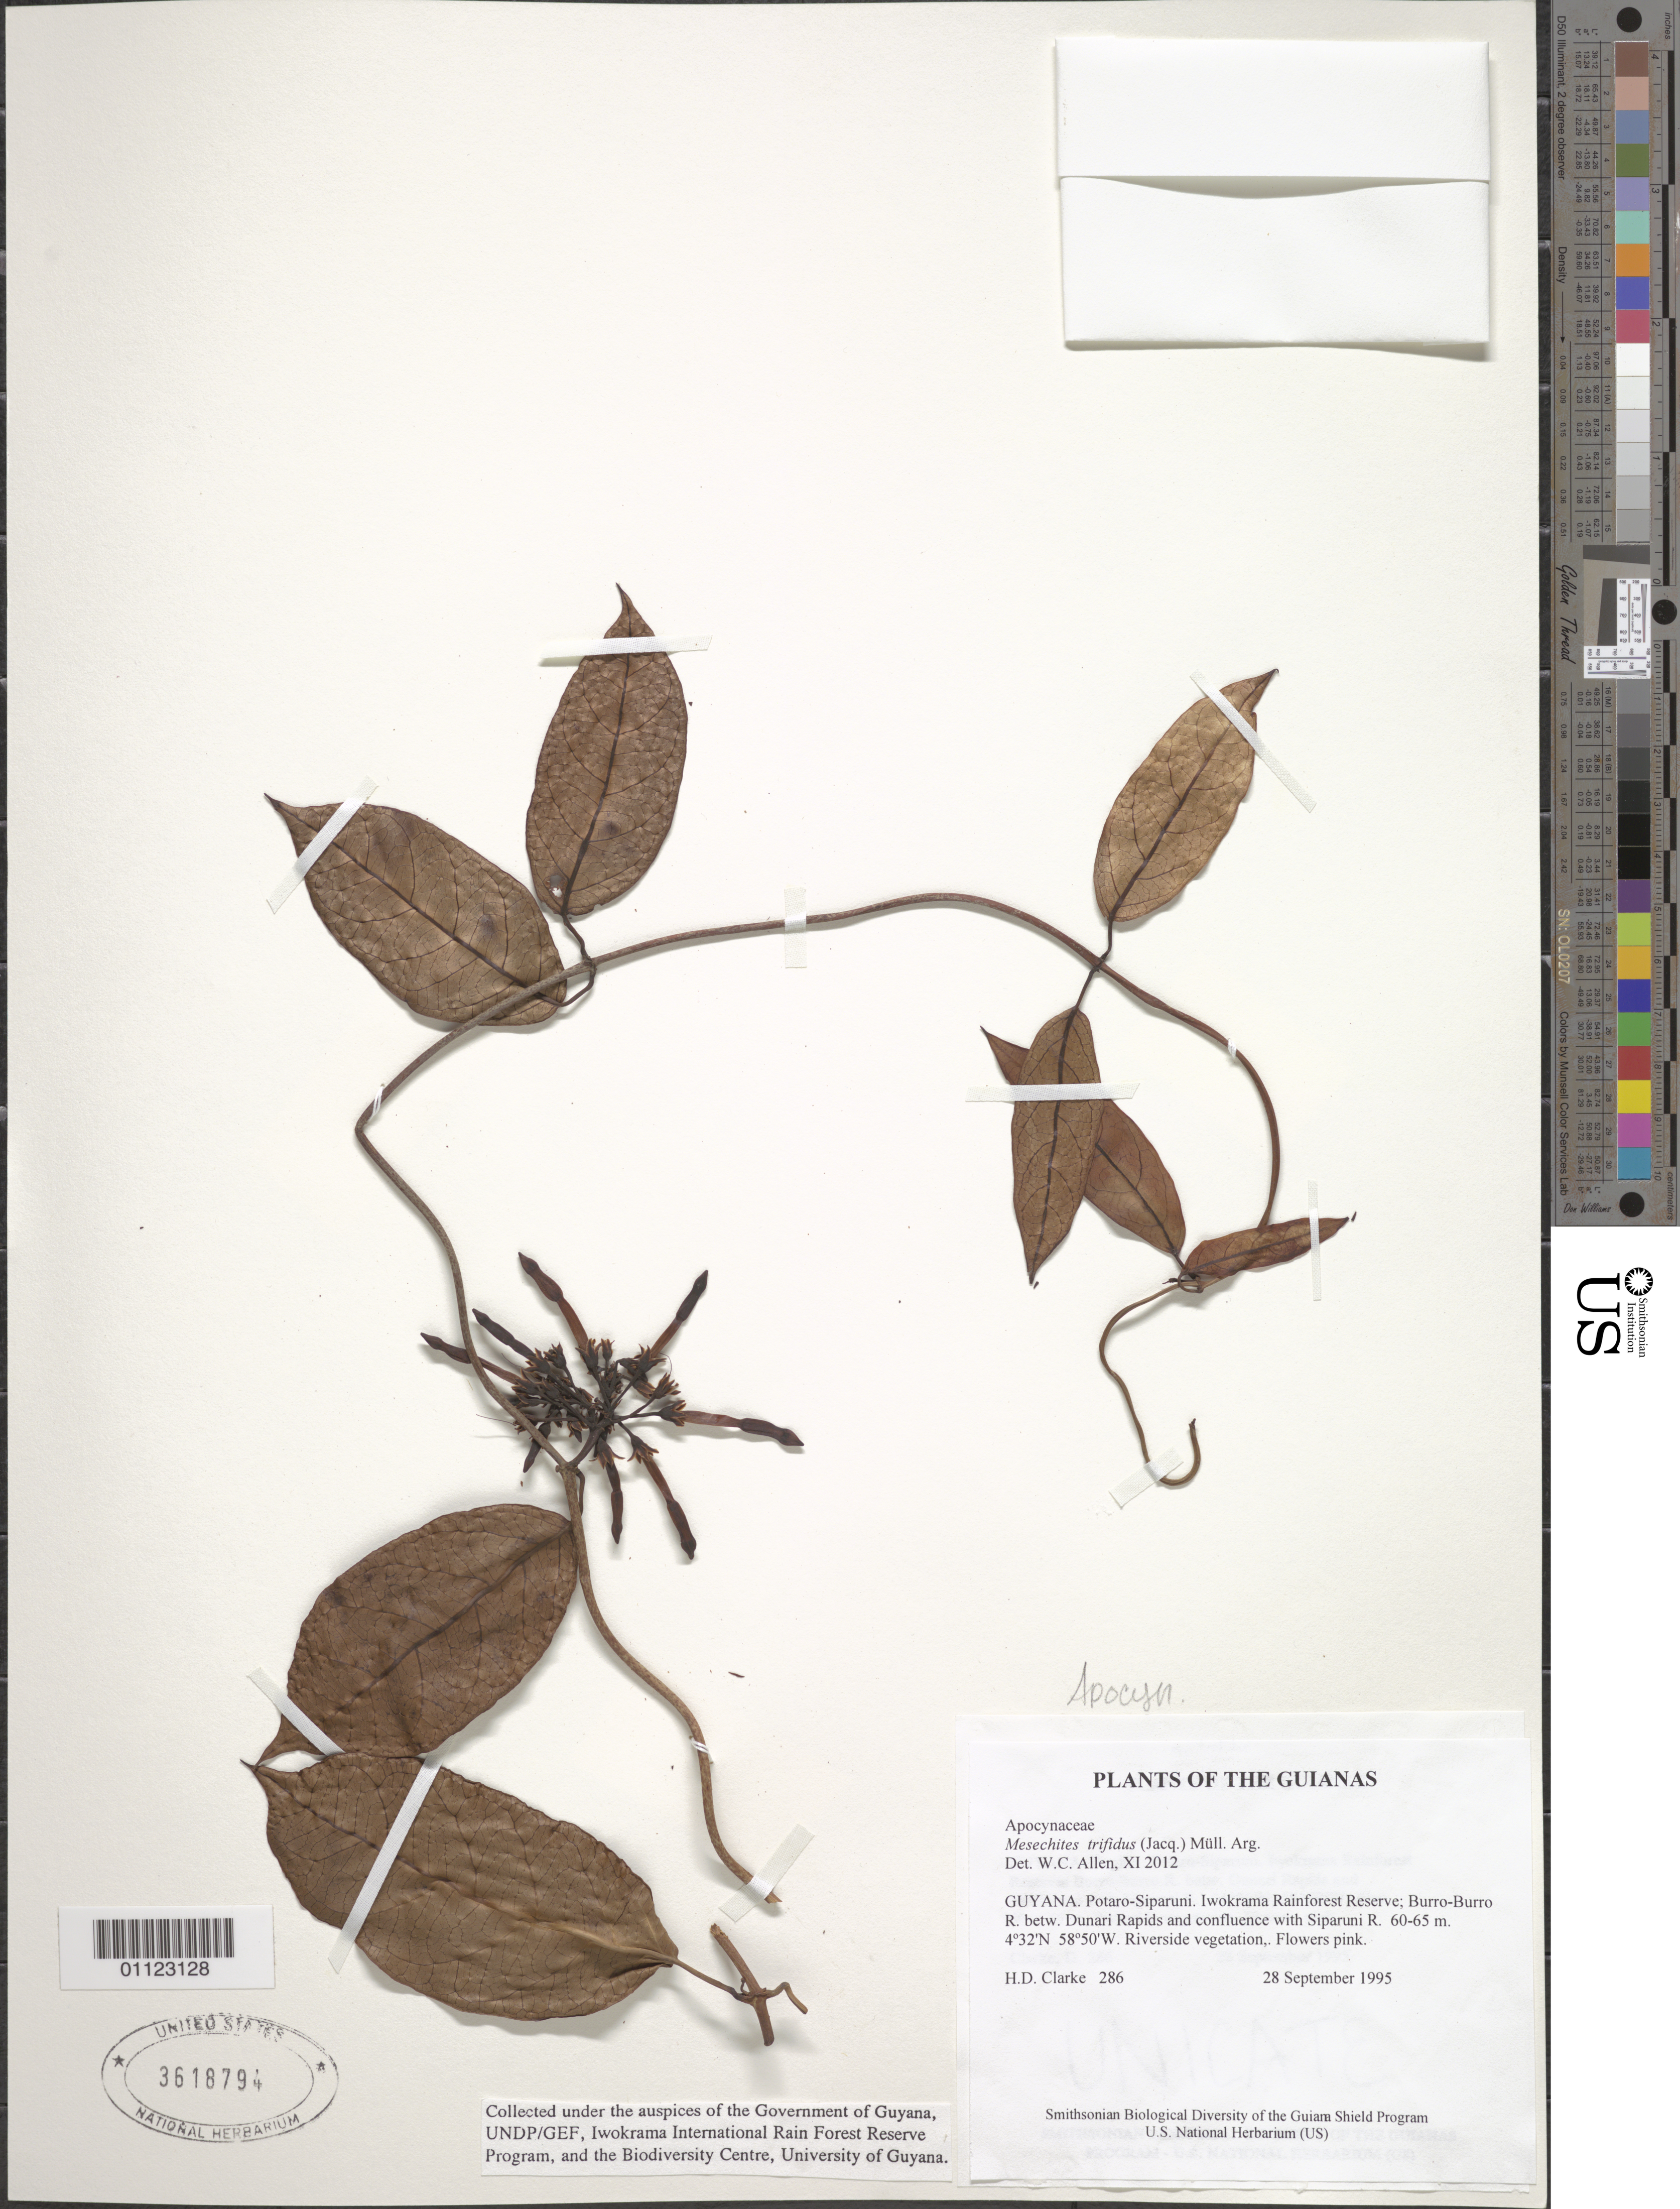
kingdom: Plantae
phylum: Tracheophyta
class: Magnoliopsida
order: Gentianales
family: Apocynaceae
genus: Mesechites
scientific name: Mesechites trifidus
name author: (Jacq.) Müll. Arg.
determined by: Allen, W. C., (UNITED STATES)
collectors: H. D. Clarke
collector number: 286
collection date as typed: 28 September 1995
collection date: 1995-09-28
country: Guyana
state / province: Potaro-Siparuni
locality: Iwokrama Rainforest Reserve; Burro-Burro R. betw. Dunari Rapids and confluence with Siparuni R.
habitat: Riverside vegetation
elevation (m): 60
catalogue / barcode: US 3618794